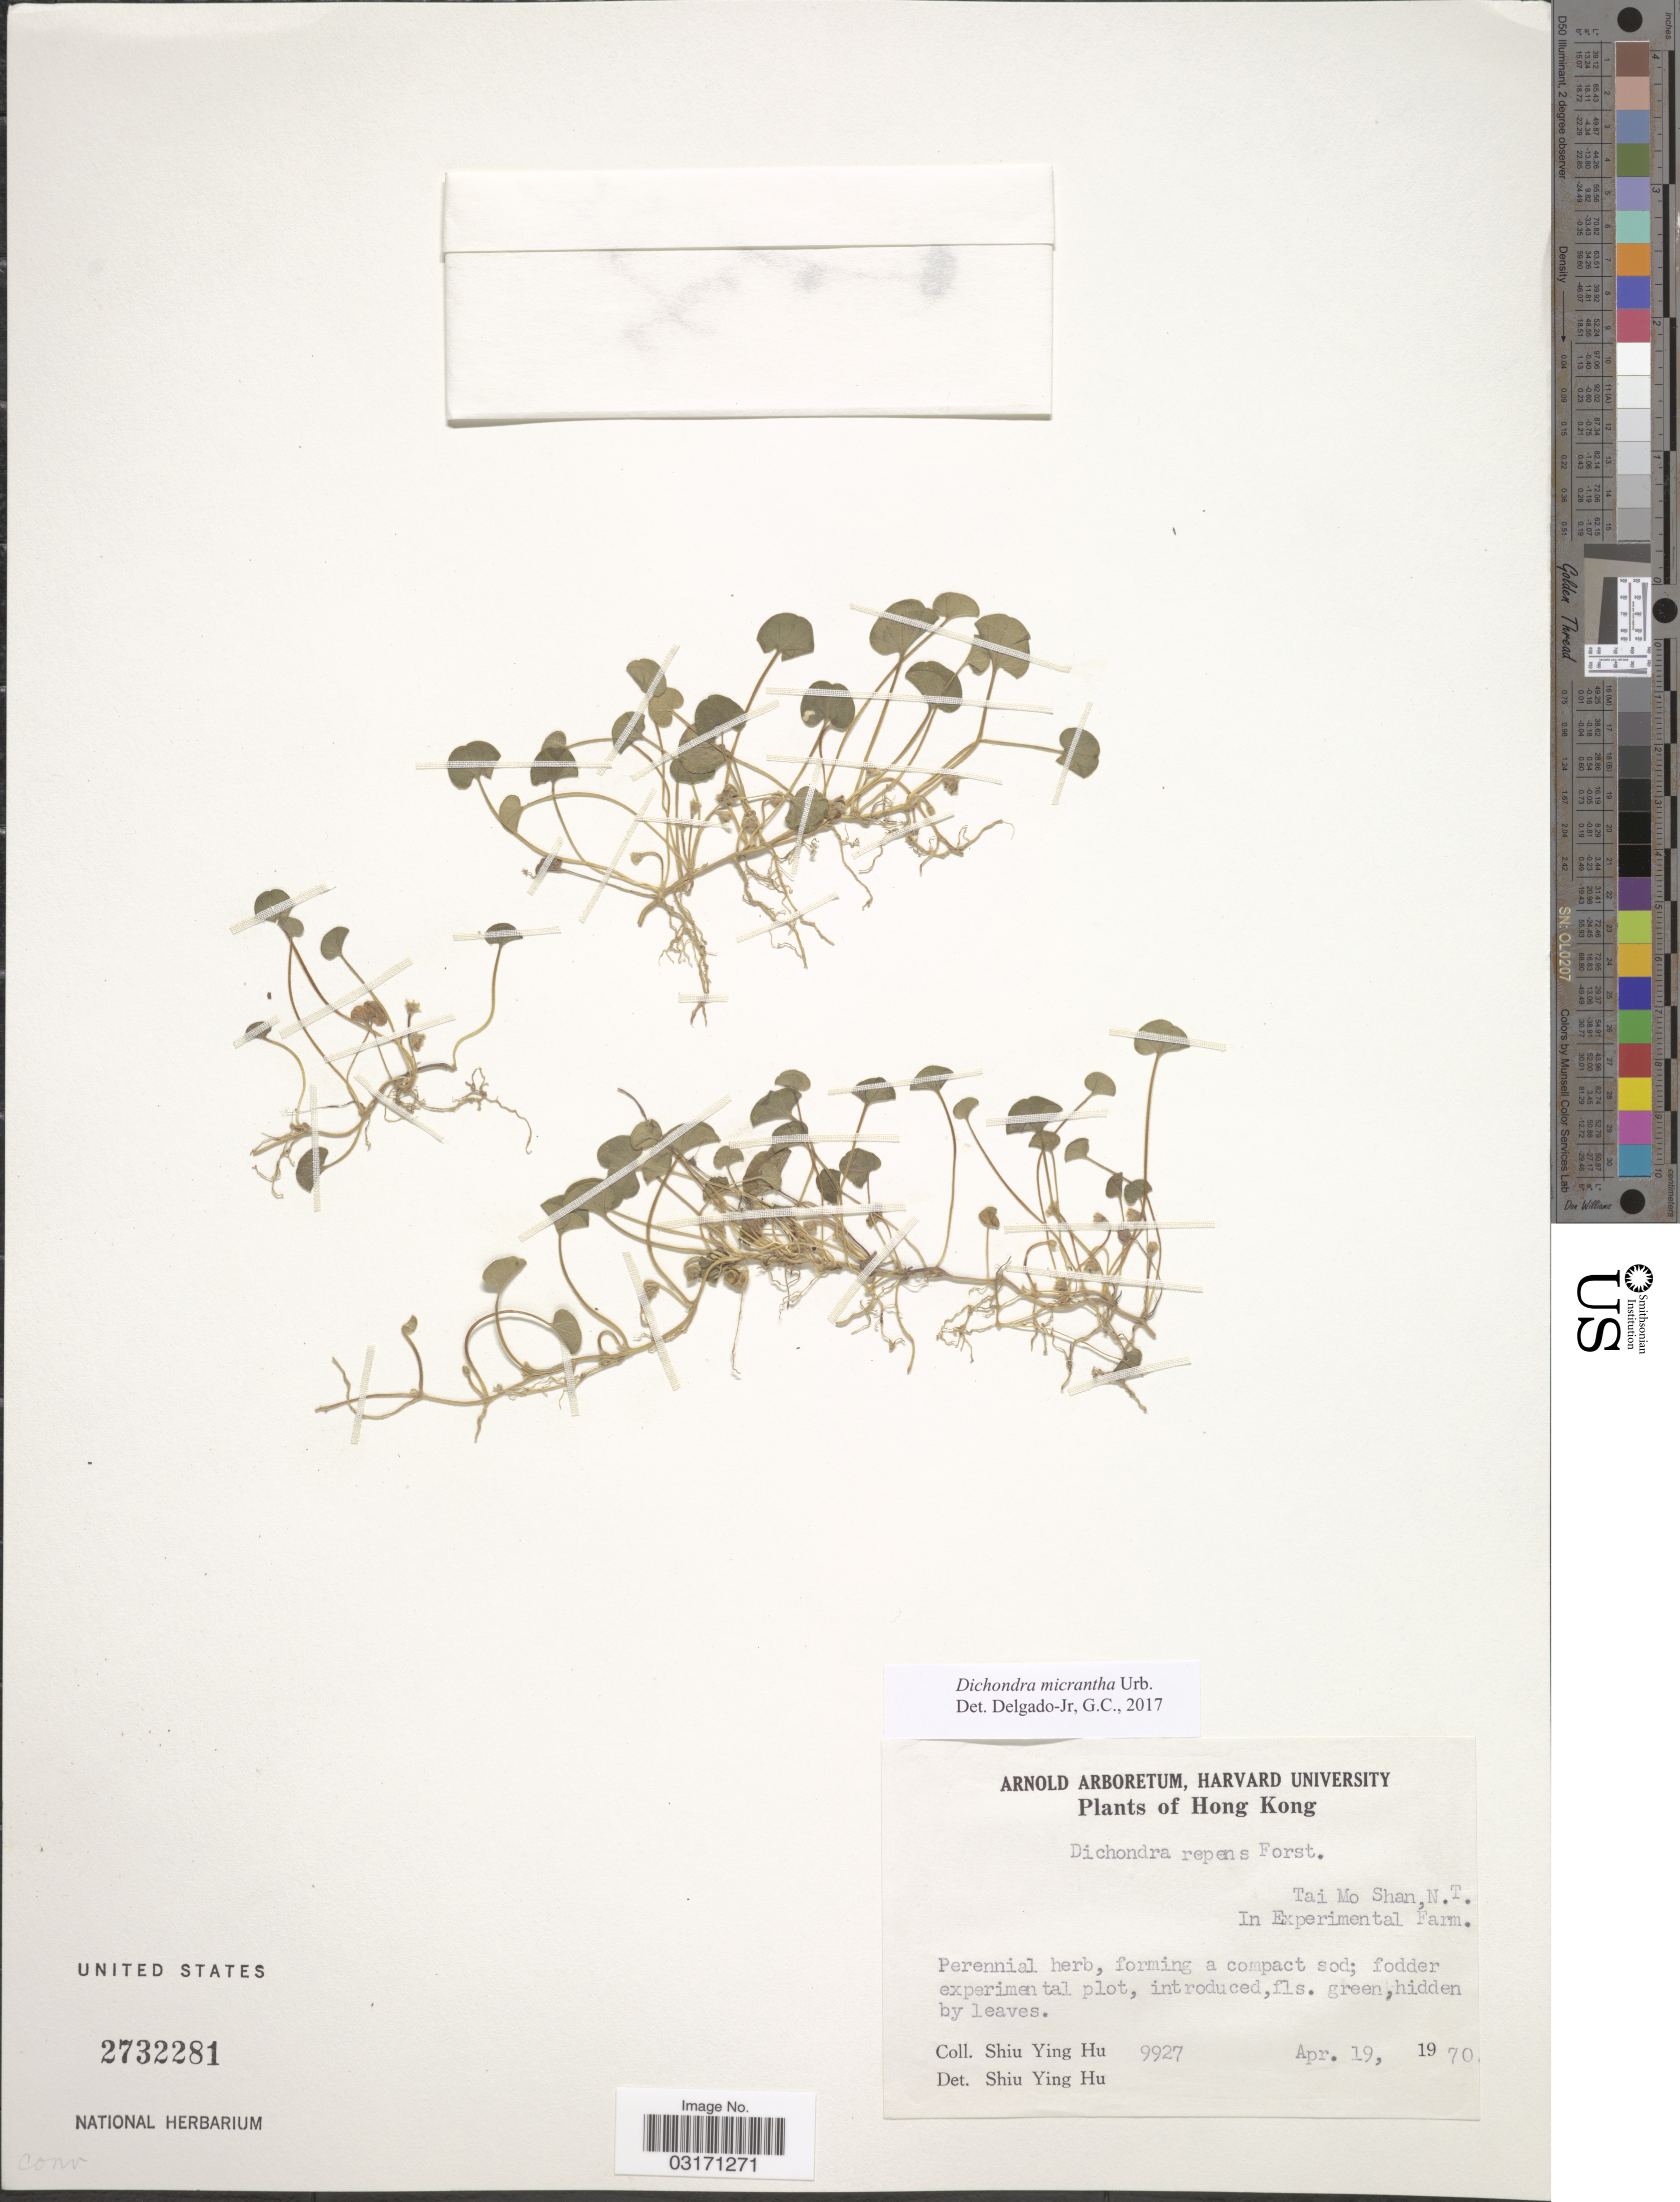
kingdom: Plantae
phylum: Tracheophyta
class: Magnoliopsida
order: Solanales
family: Convolvulaceae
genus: Dichondra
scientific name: Dichondra micrantha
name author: Urb.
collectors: S. Y. Hu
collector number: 9927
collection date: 1970-04-19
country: China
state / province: Hong Kong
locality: Tai Mo Shan, N.T. In Experimental Farm.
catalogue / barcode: US 2732281